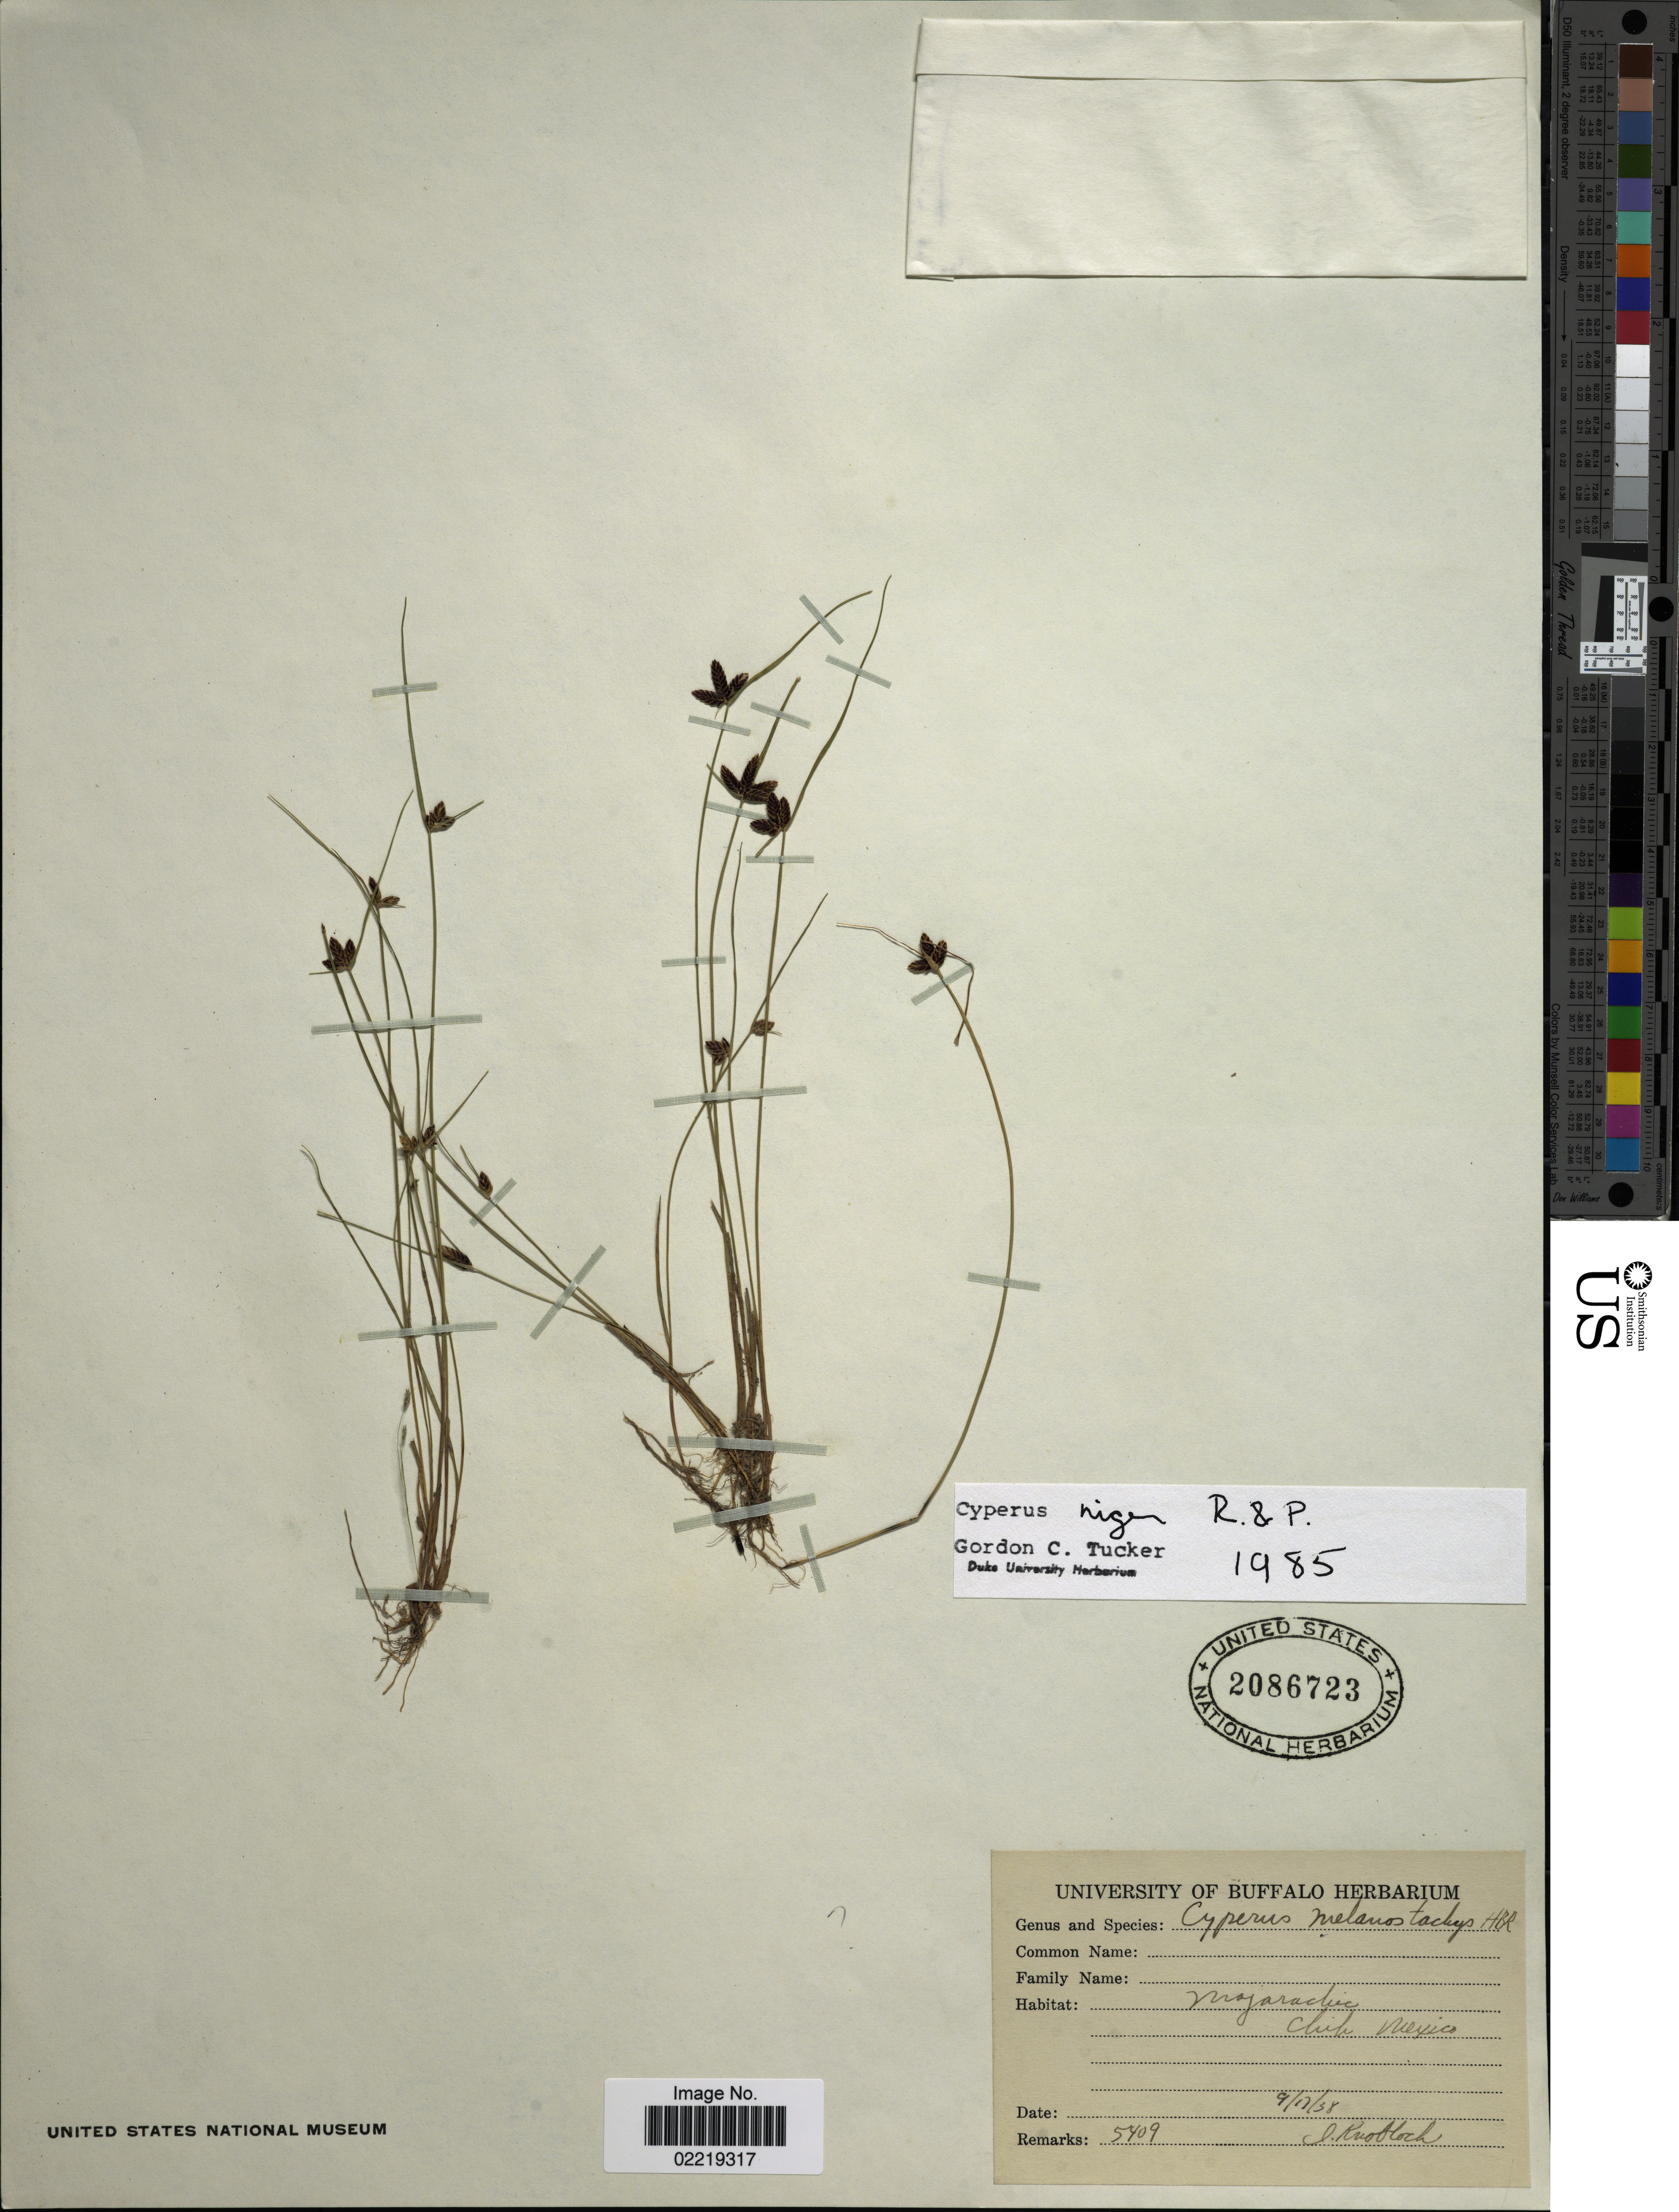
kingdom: Plantae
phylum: Tracheophyta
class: Liliopsida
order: Poales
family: Cyperaceae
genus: Cyperus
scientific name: Cyperus niger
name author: Ruiz & Pav.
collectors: I. W. Knobloch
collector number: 5409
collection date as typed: Transcribed d/m/y: 17/9/38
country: Mexico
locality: Majarachic Chih, Mexico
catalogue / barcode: US 2086723